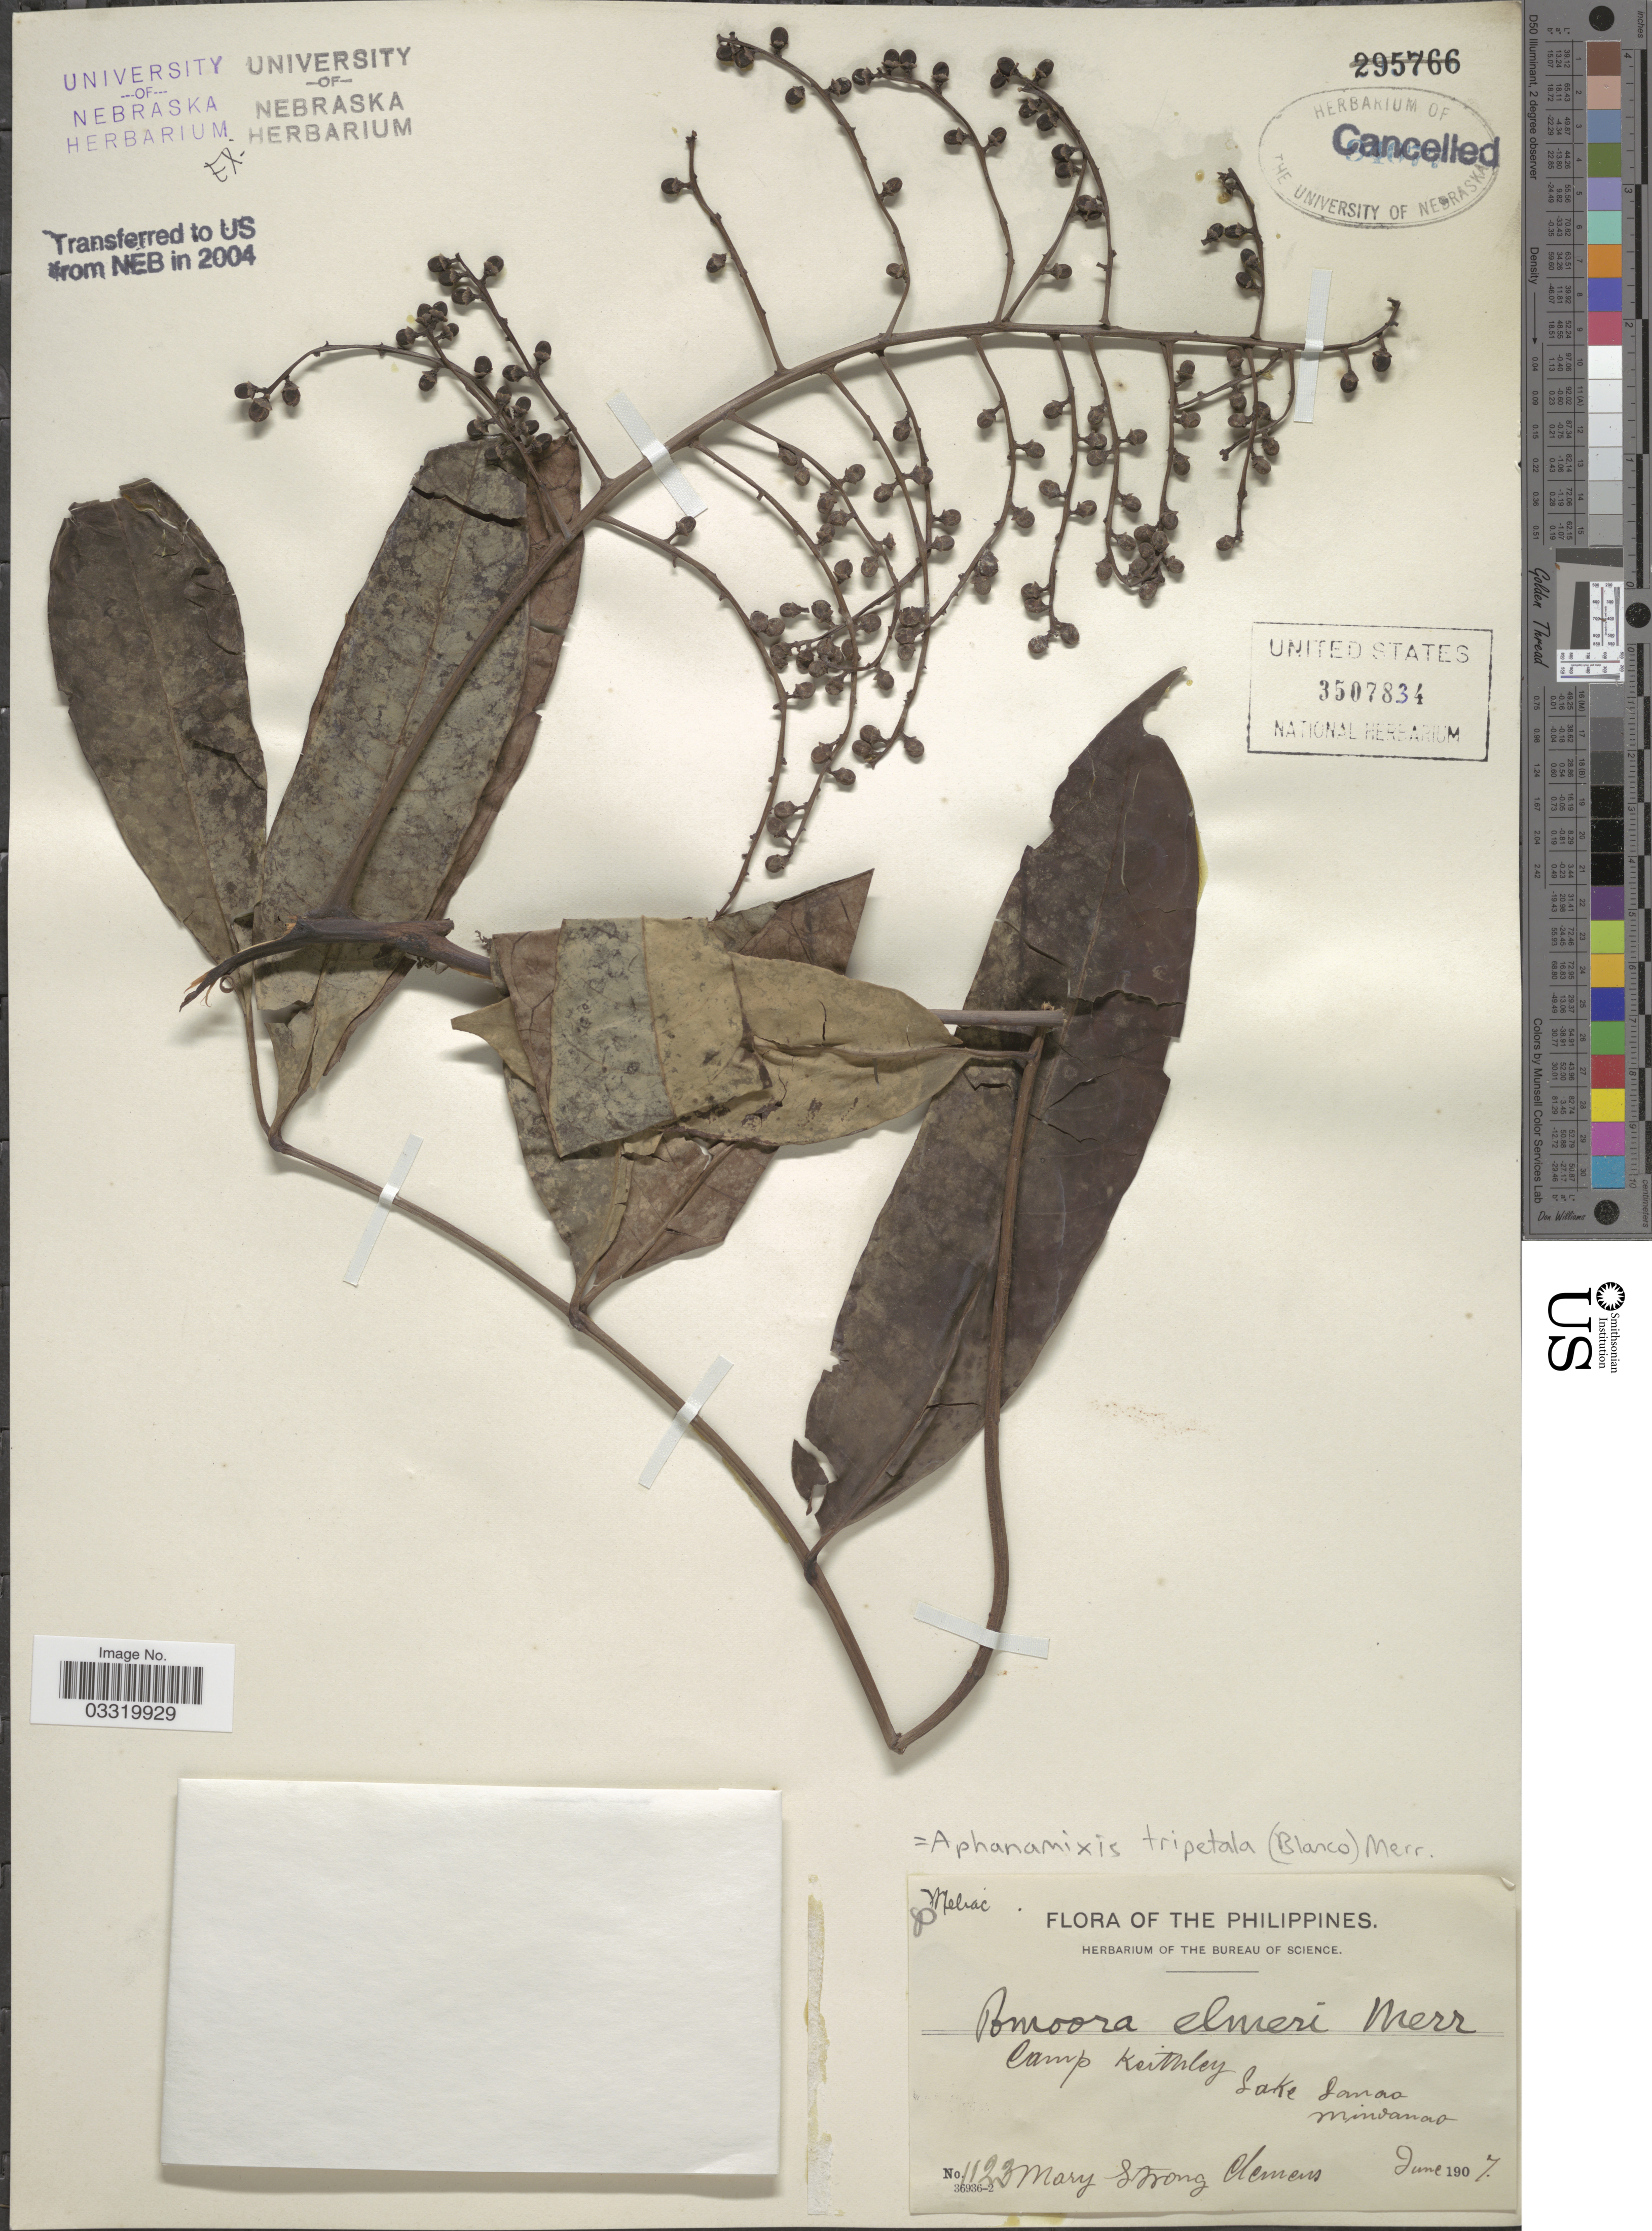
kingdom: Plantae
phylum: Tracheophyta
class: Magnoliopsida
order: Sapindales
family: Meliaceae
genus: Aphanamixis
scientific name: Aphanamixis polystachya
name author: (Wall.) R. Parker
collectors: M. S. Clemens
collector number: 1123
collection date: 1907-06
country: Philippines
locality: Camp Keithley, Lake Lamao, Mindanao.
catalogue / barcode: US 3507834